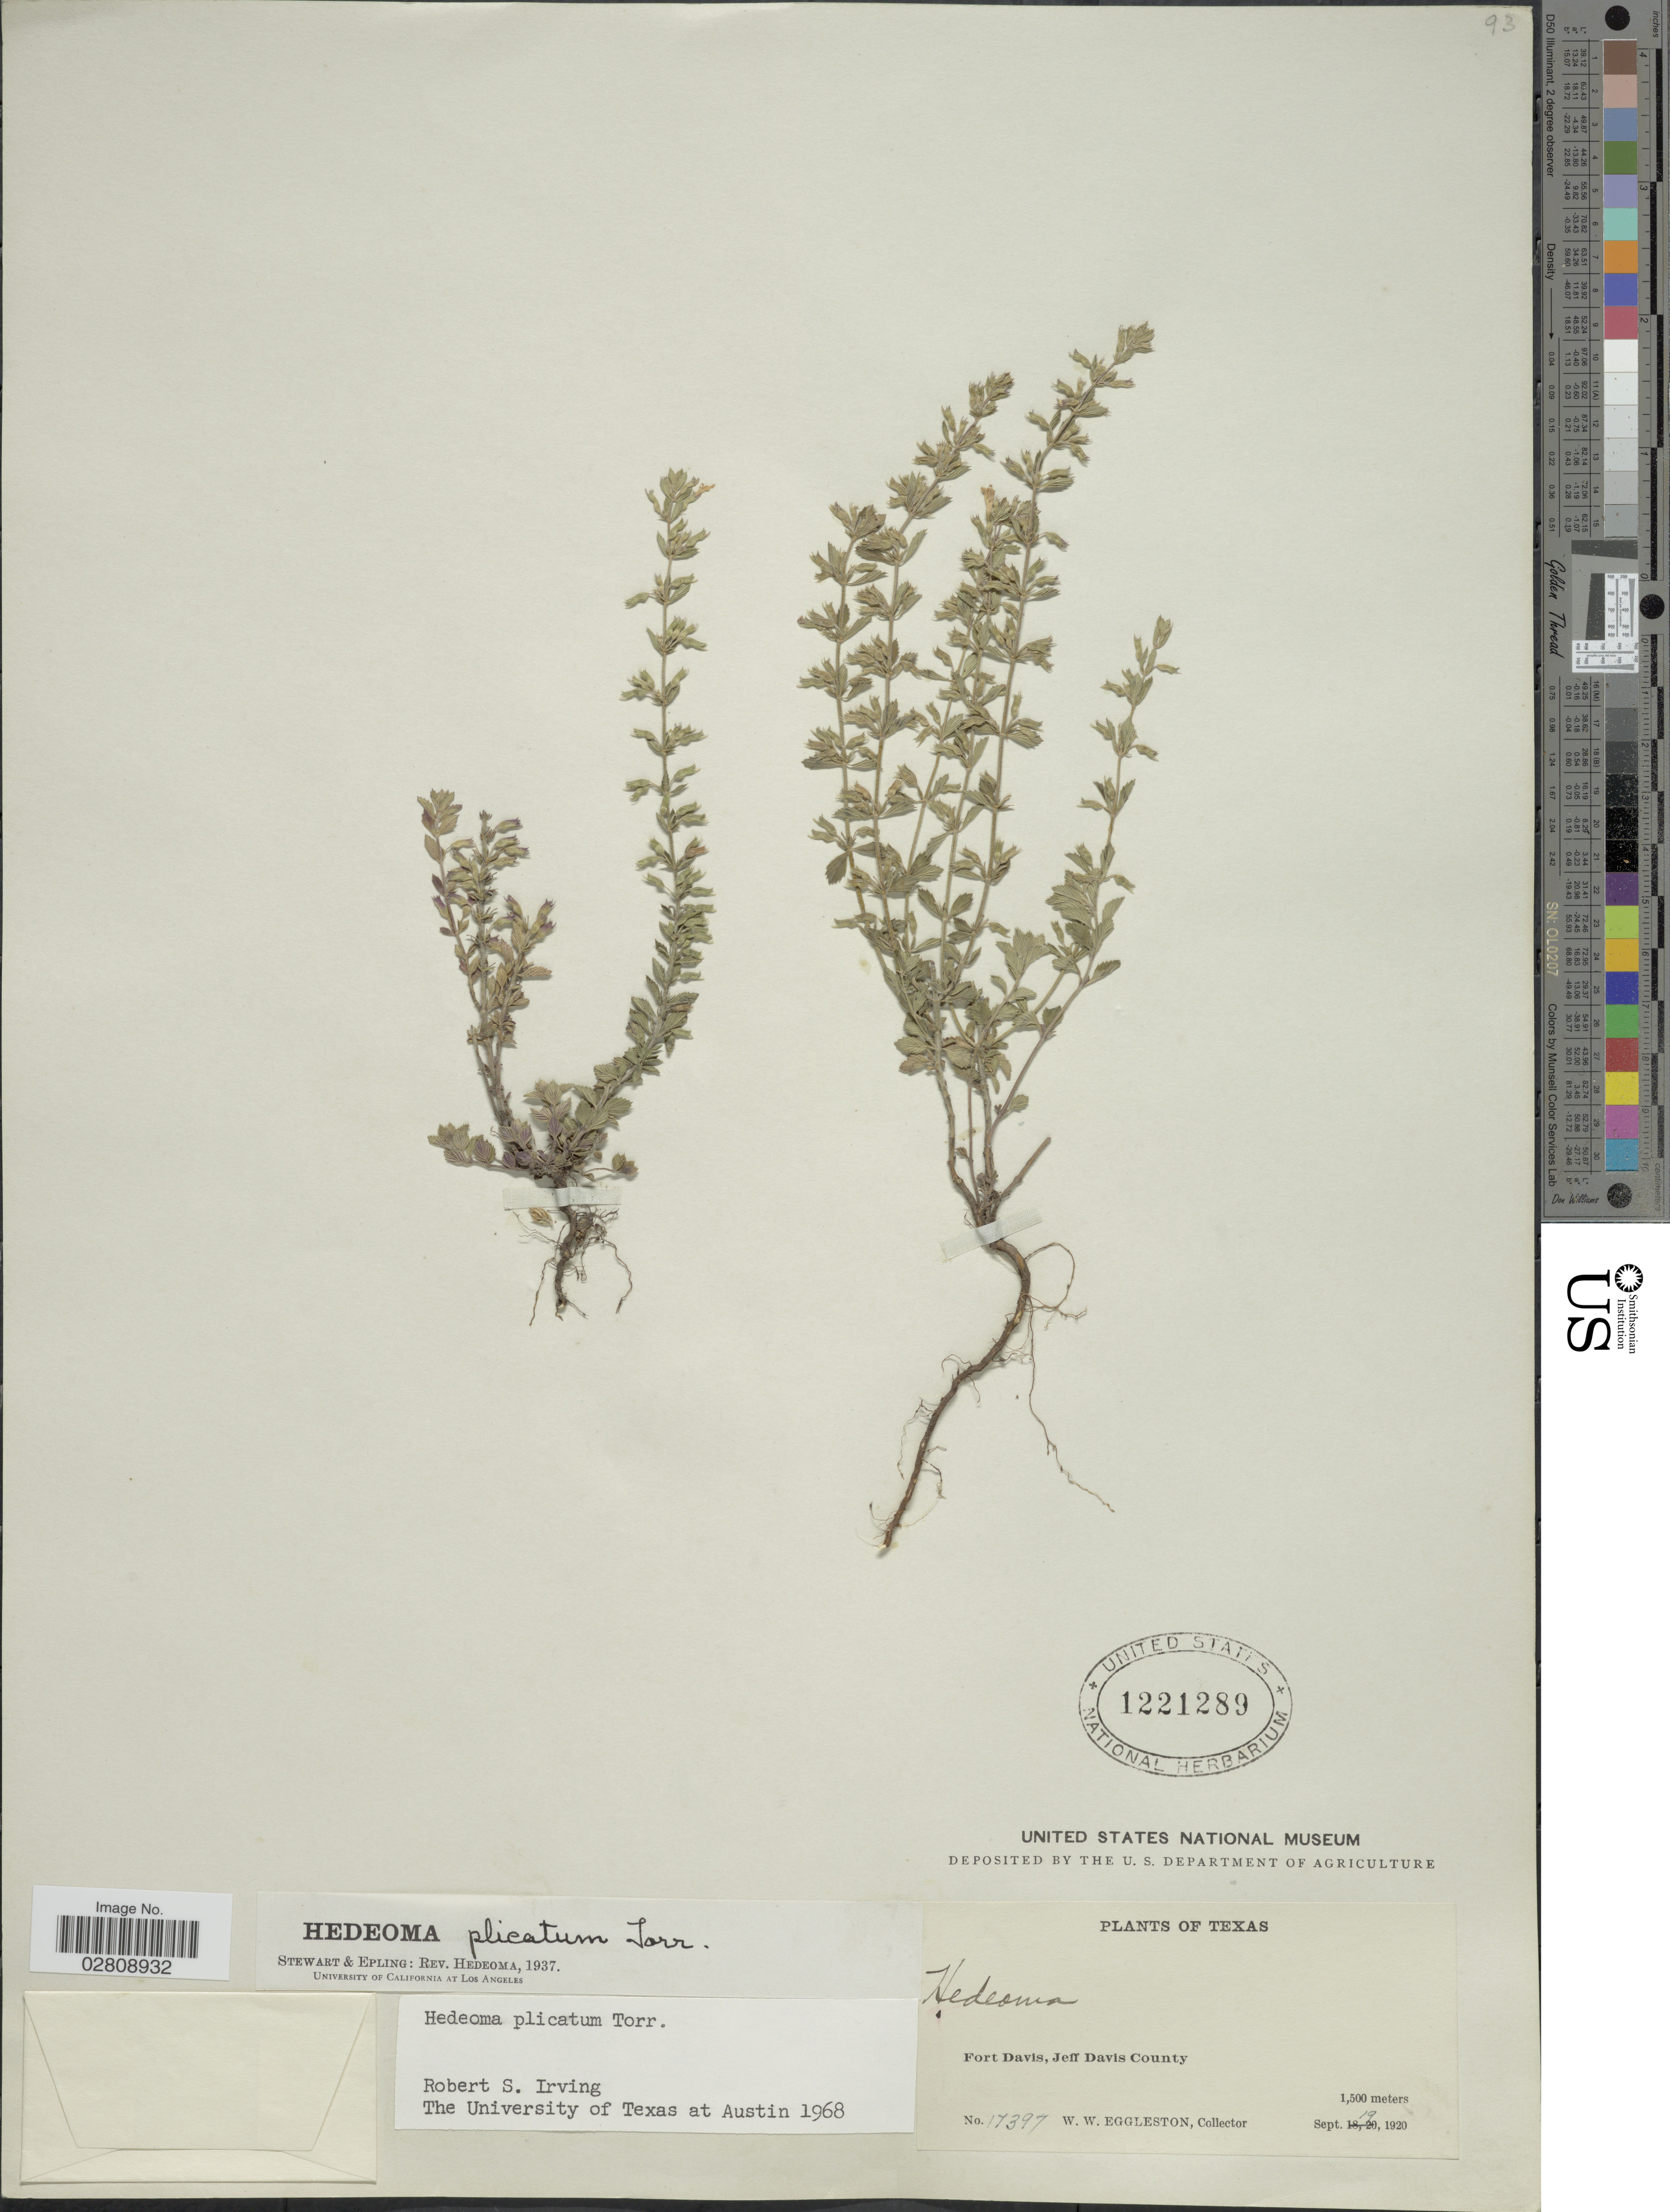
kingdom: Plantae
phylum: Tracheophyta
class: Magnoliopsida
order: Lamiales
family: Lamiaceae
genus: Hedeoma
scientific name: Hedeoma plicatum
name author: Torr. in Emory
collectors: W. W. Eggleston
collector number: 17397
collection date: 1920-09-19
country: United States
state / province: Texas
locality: Fort Davis, Jeff Davis County.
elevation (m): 1500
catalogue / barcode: US 1221289